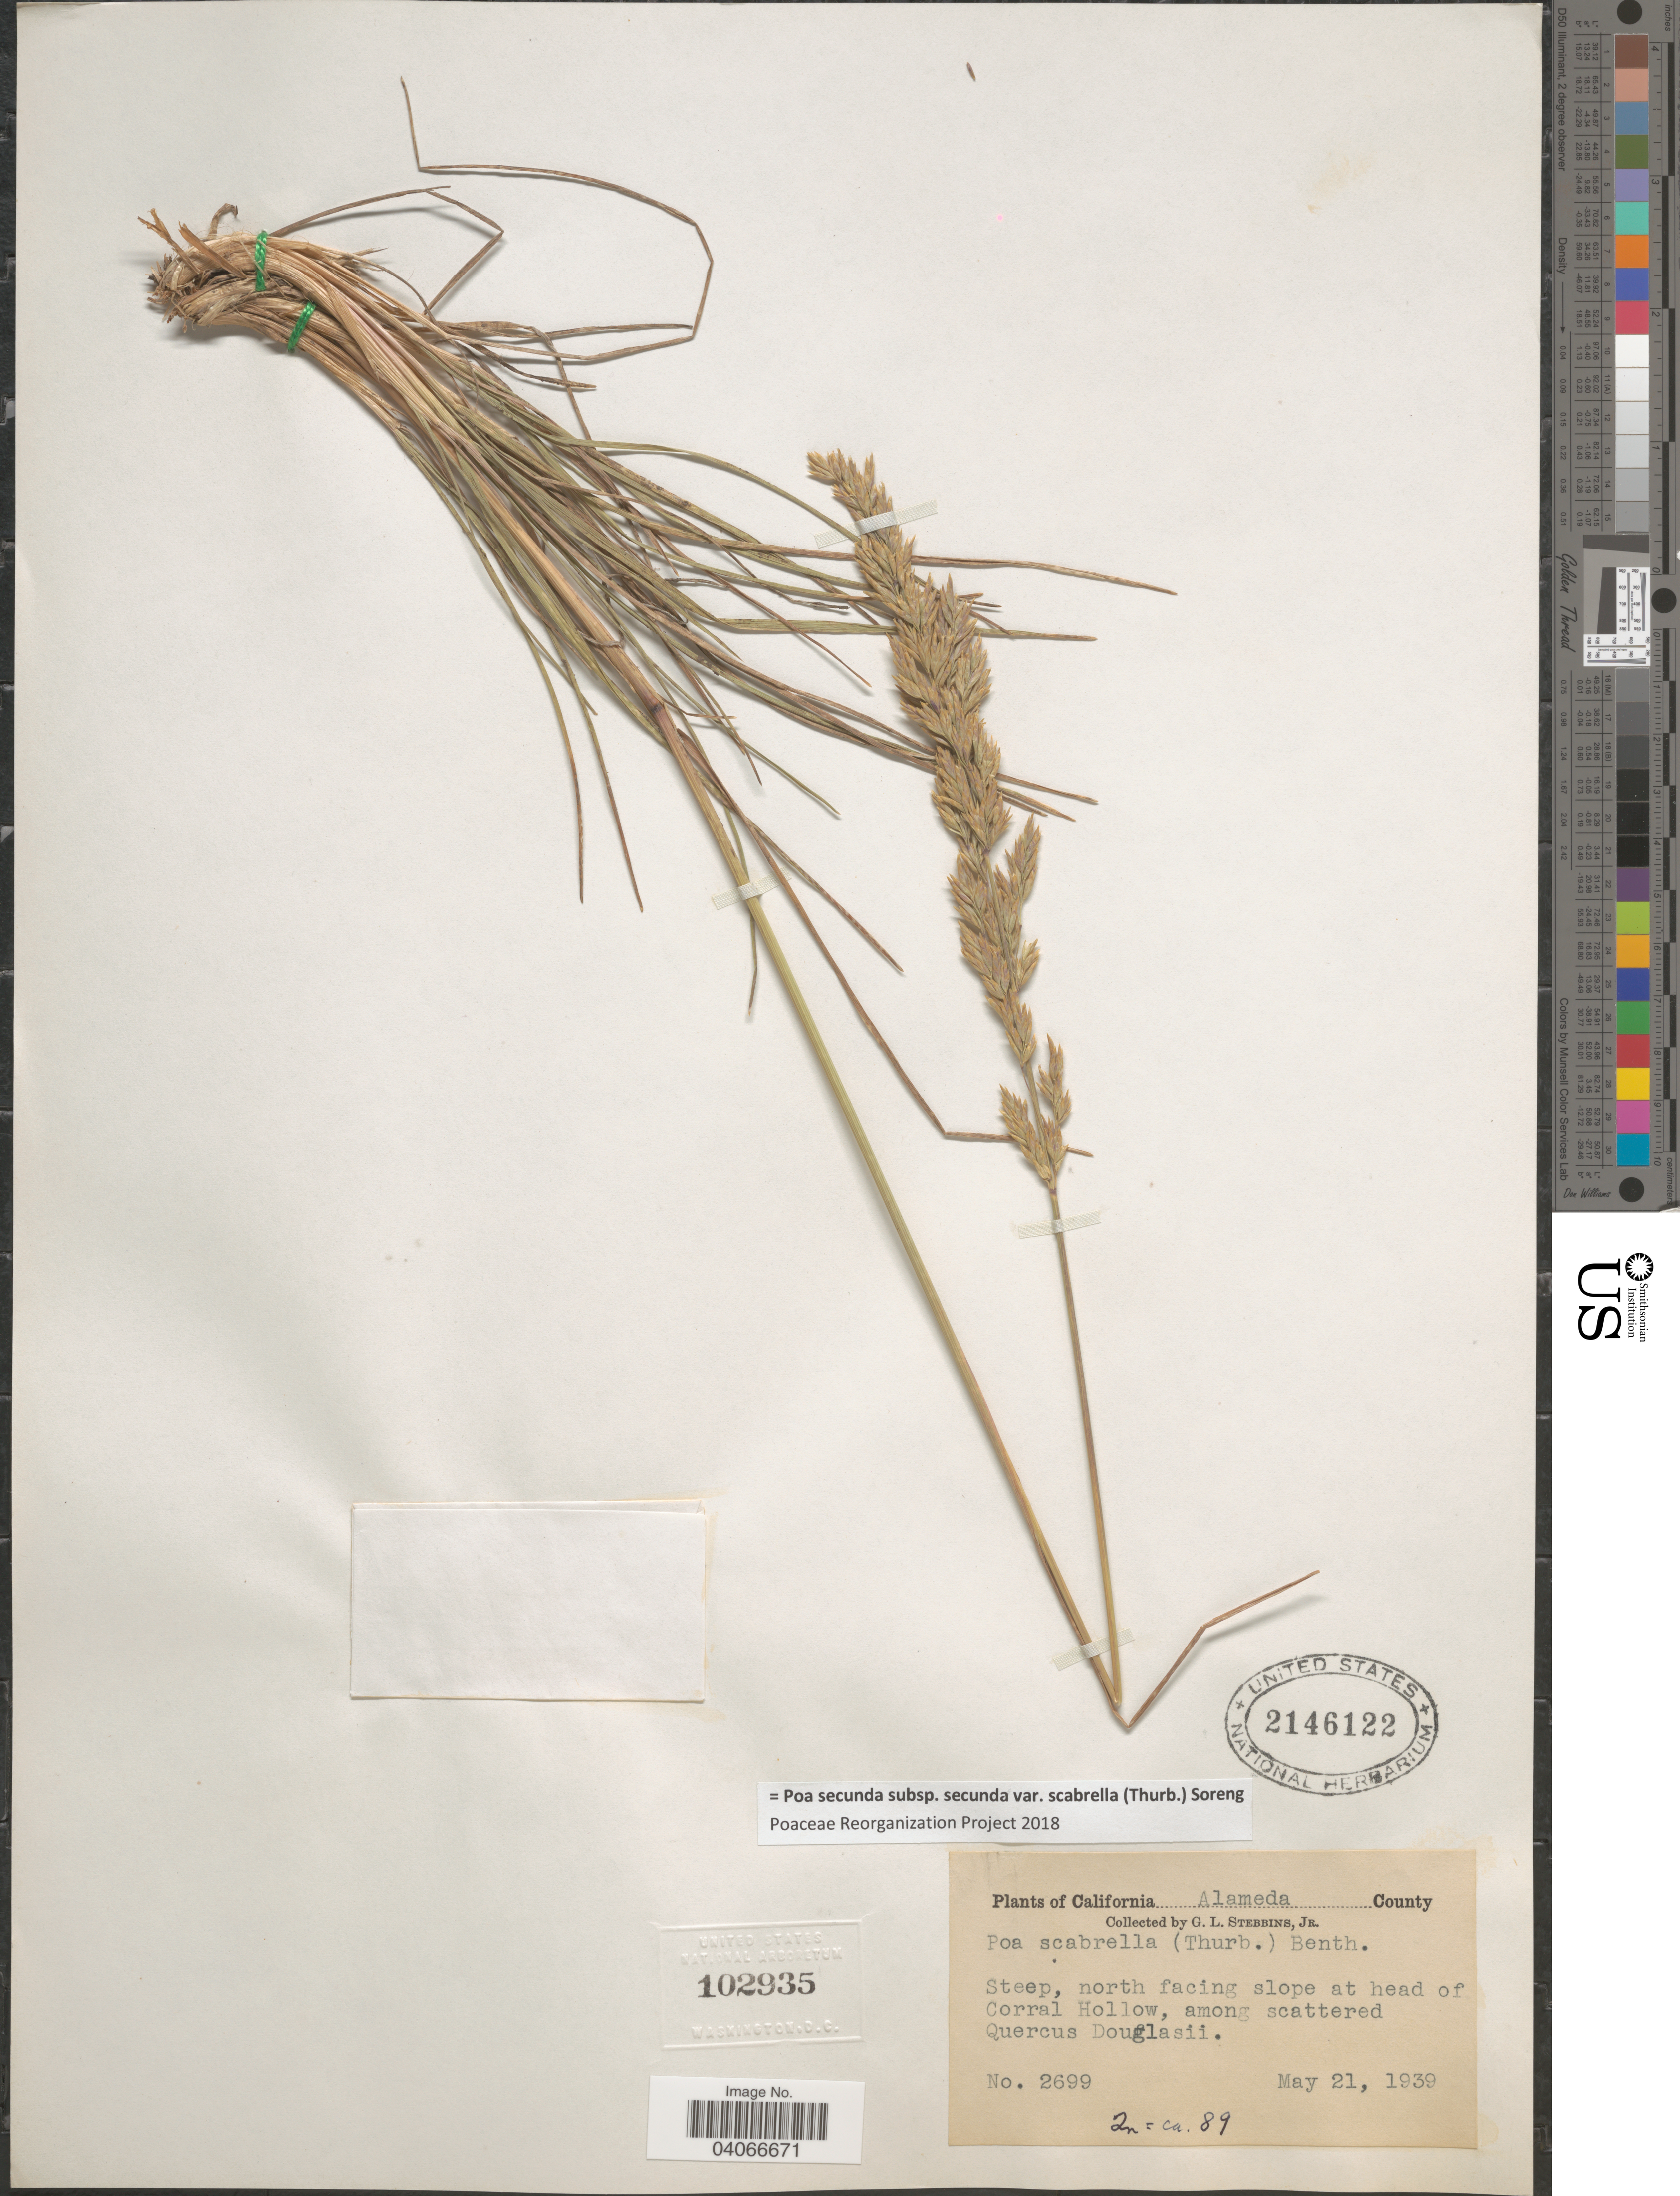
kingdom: Plantae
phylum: Tracheophyta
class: Liliopsida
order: Poales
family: Poaceae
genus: Poa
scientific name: Poa secunda subsp. secunda var. scabrella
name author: (Thurb.) Soreng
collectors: G. L. Stebbins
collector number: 2699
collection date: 1939-05-21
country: United States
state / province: California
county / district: Alameda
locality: Alameda County. Steep, north facing slope at head of Corral Hollow.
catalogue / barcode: US 2146122